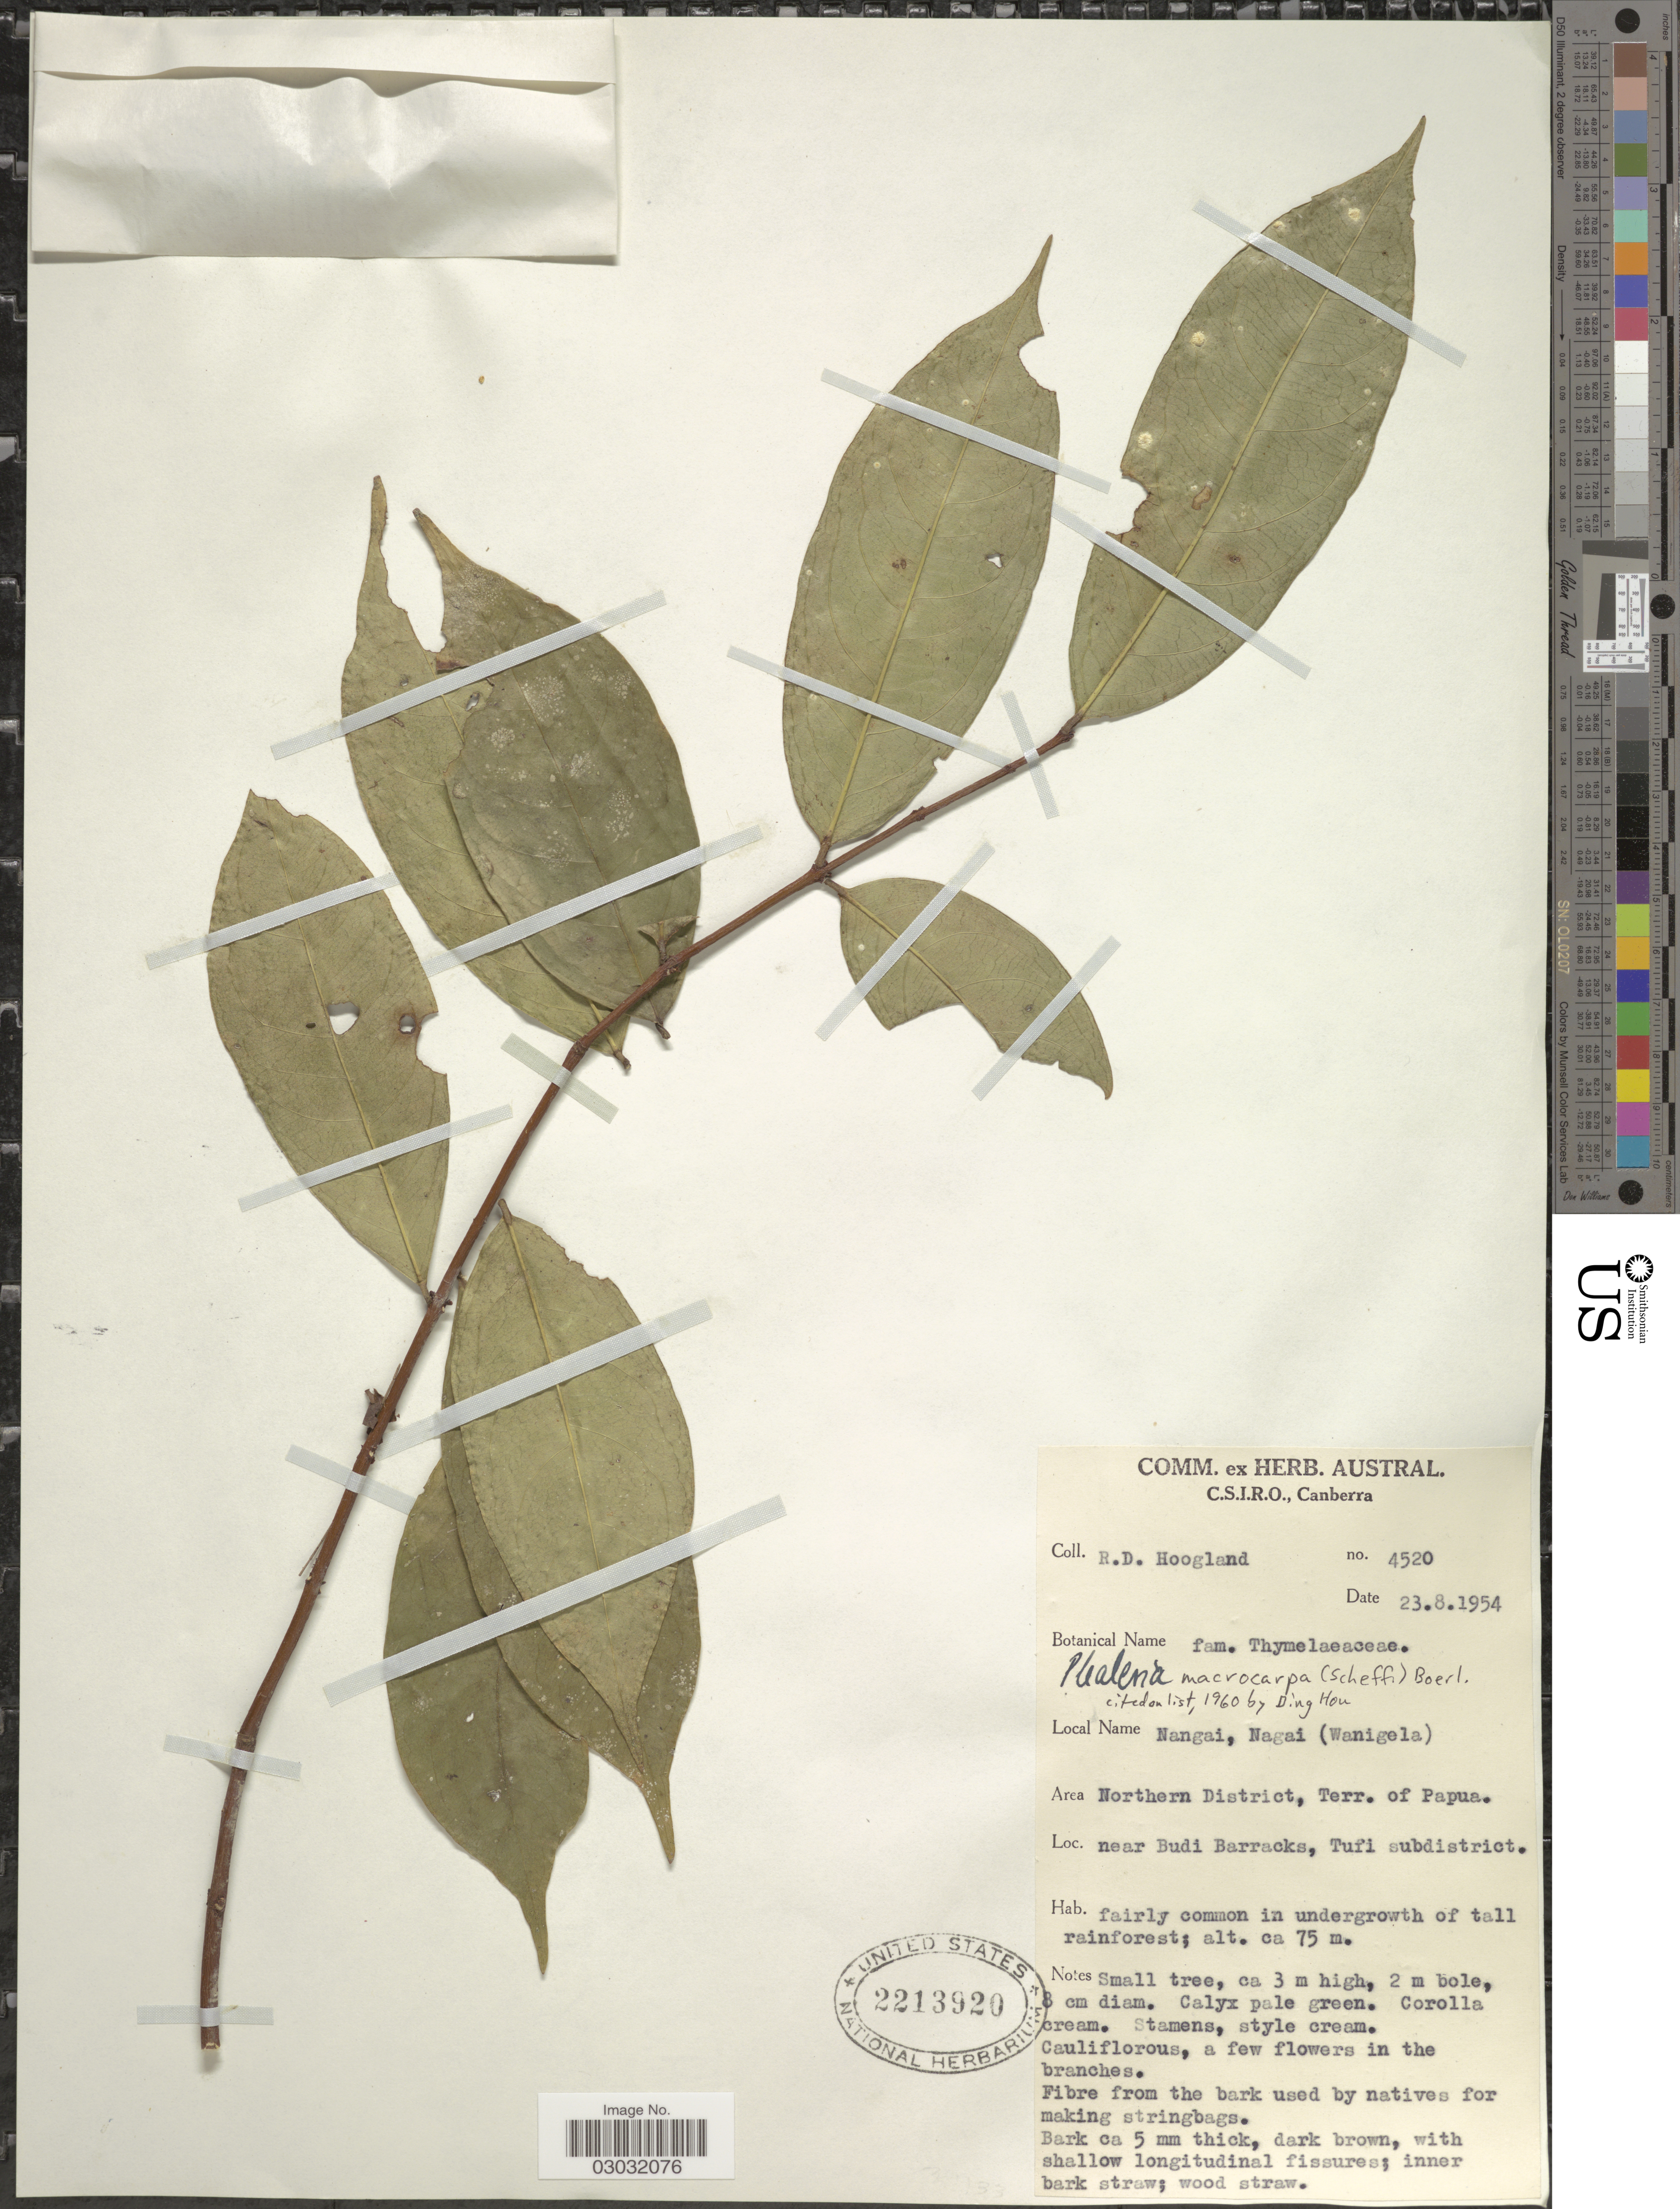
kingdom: Plantae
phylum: Tracheophyta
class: Magnoliopsida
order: Malvales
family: Thymelaeaceae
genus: Phaleria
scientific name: Phaleria macrocarpa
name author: (Scheff.) Boerl.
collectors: R. D. Hoogland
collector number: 4520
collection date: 1954-08-23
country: Papua New Guinea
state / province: Northern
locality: Northern District, Terr. of Papua. near Budi Barracks, Tufi subdistrict.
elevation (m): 75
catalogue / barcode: US 2213920